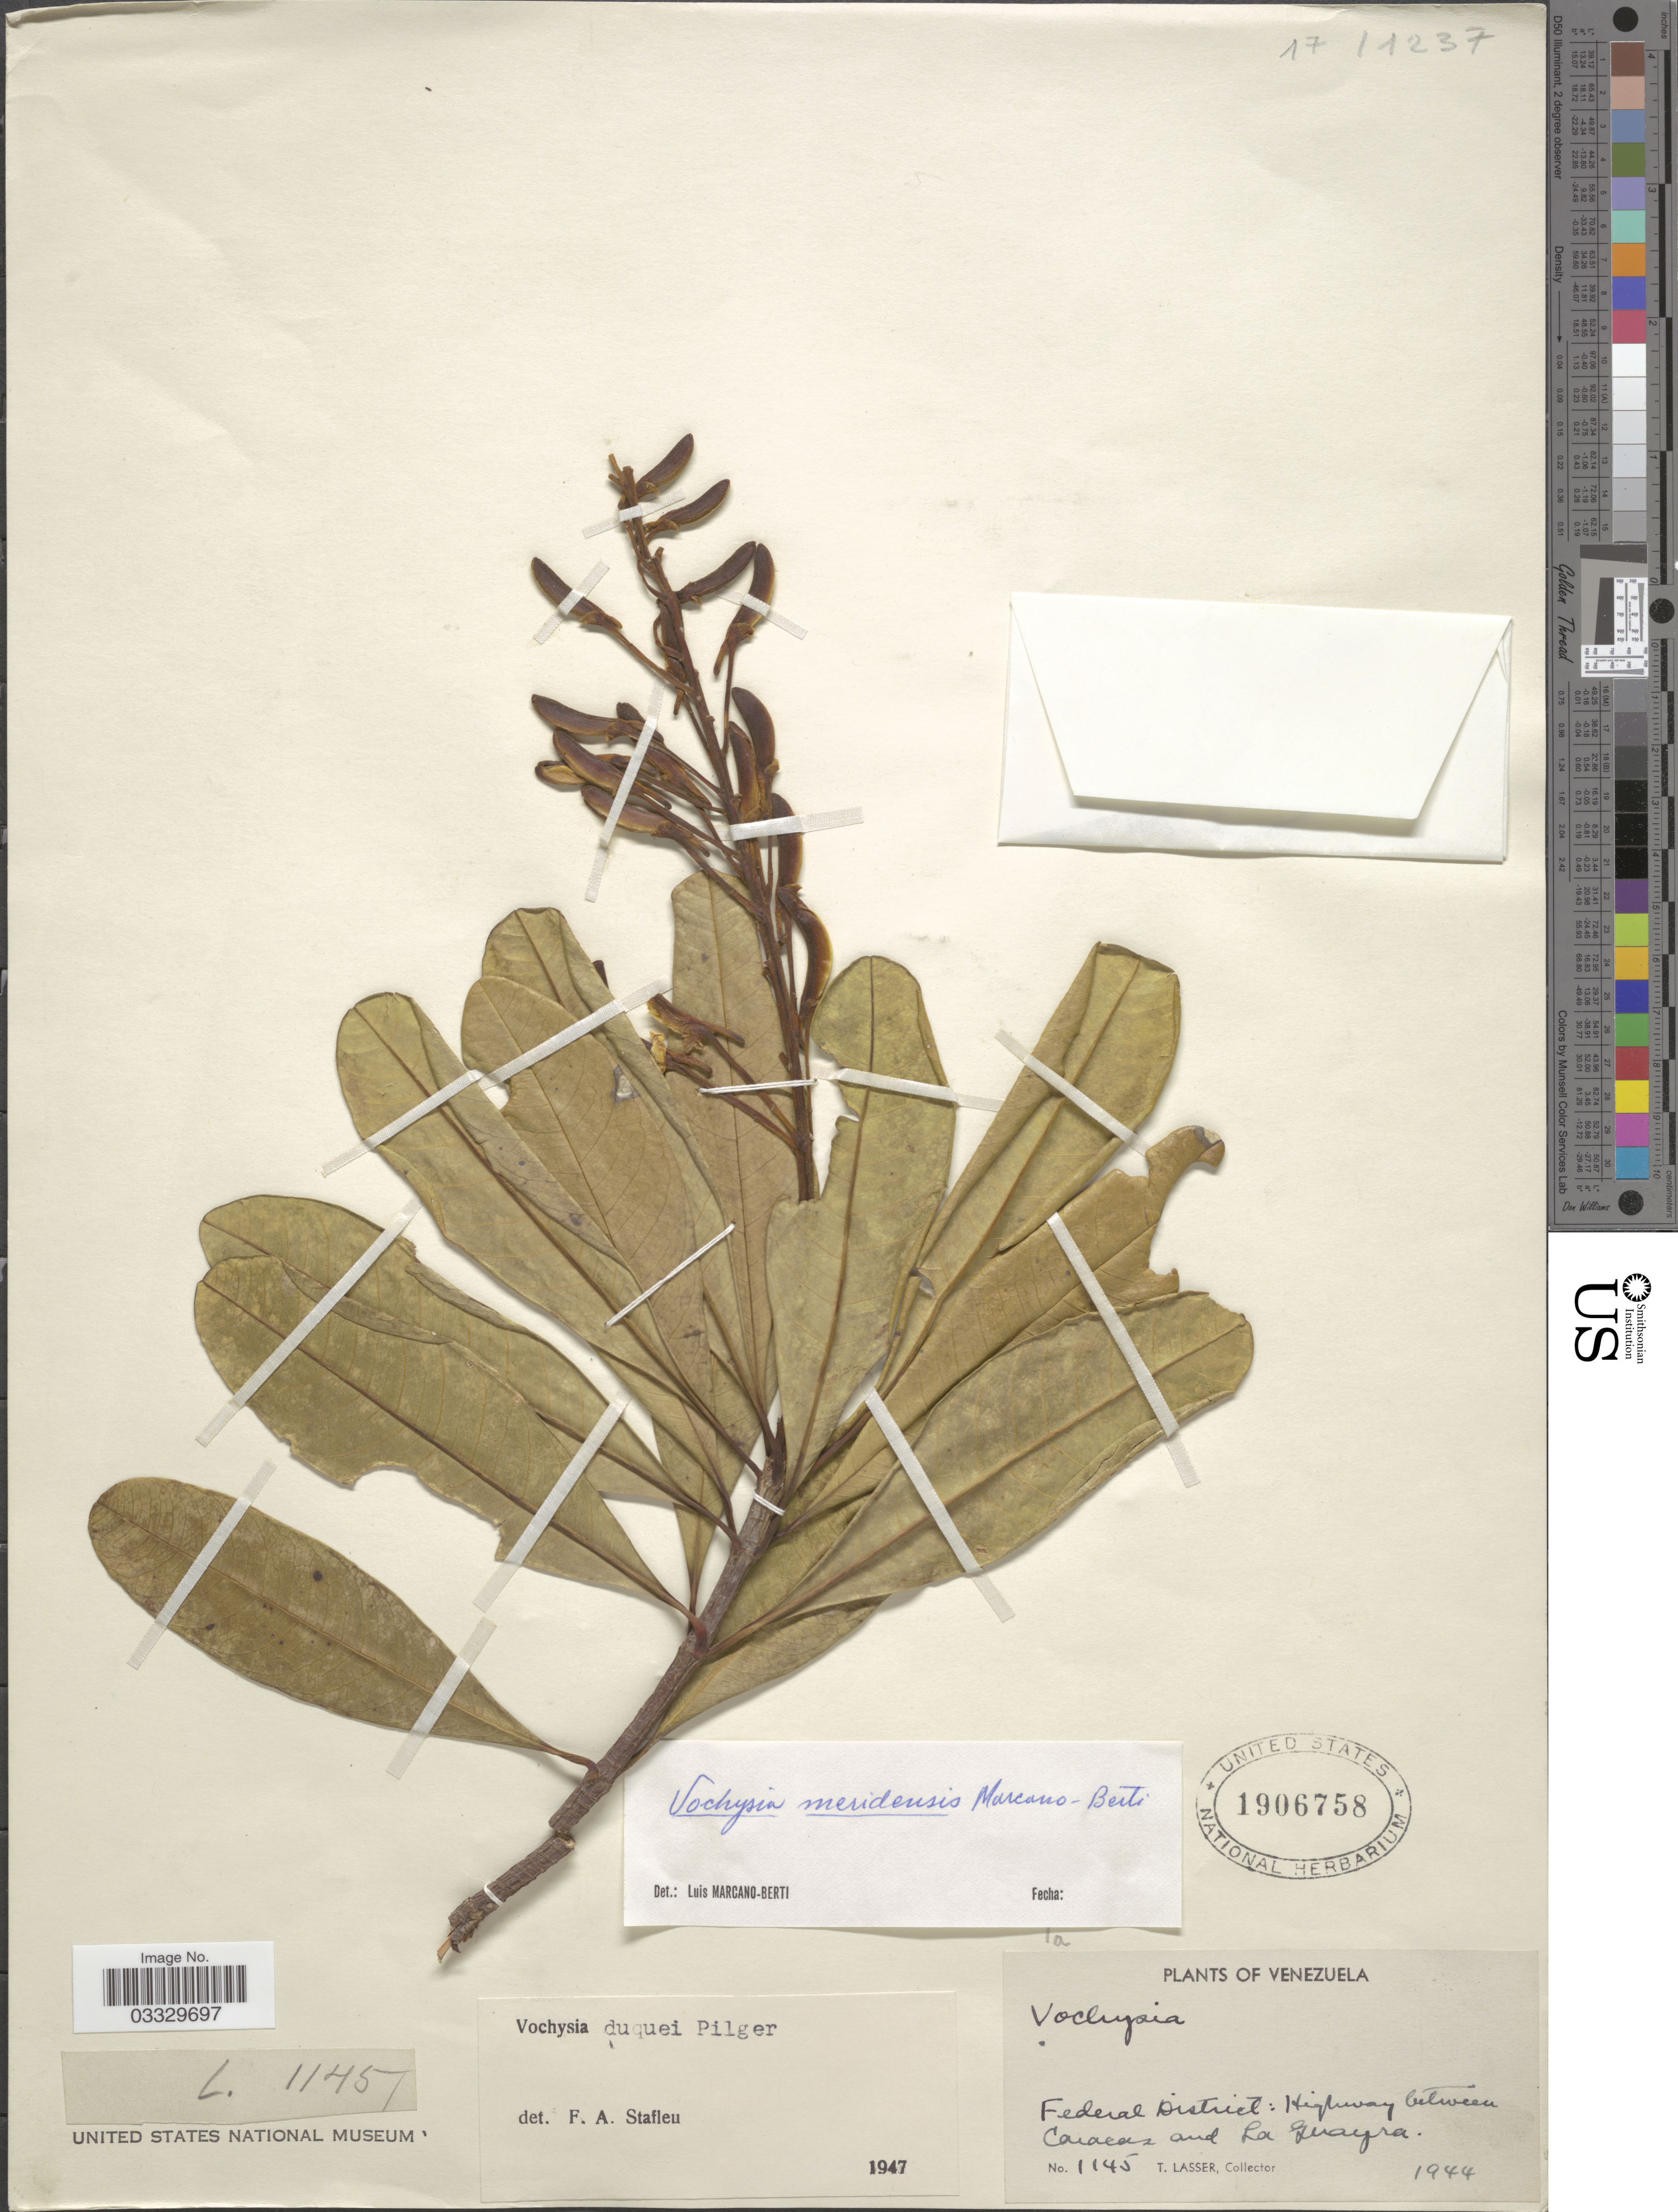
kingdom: Plantae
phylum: Tracheophyta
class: Magnoliopsida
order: Myrtales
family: Vochysiaceae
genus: Vochysia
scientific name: Vochysia meridensis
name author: Marc.-Berti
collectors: T. Lasser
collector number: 1145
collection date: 1944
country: Venezuela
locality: Federal District: Highway between Caracas and La Guayra.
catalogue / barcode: US 1906758